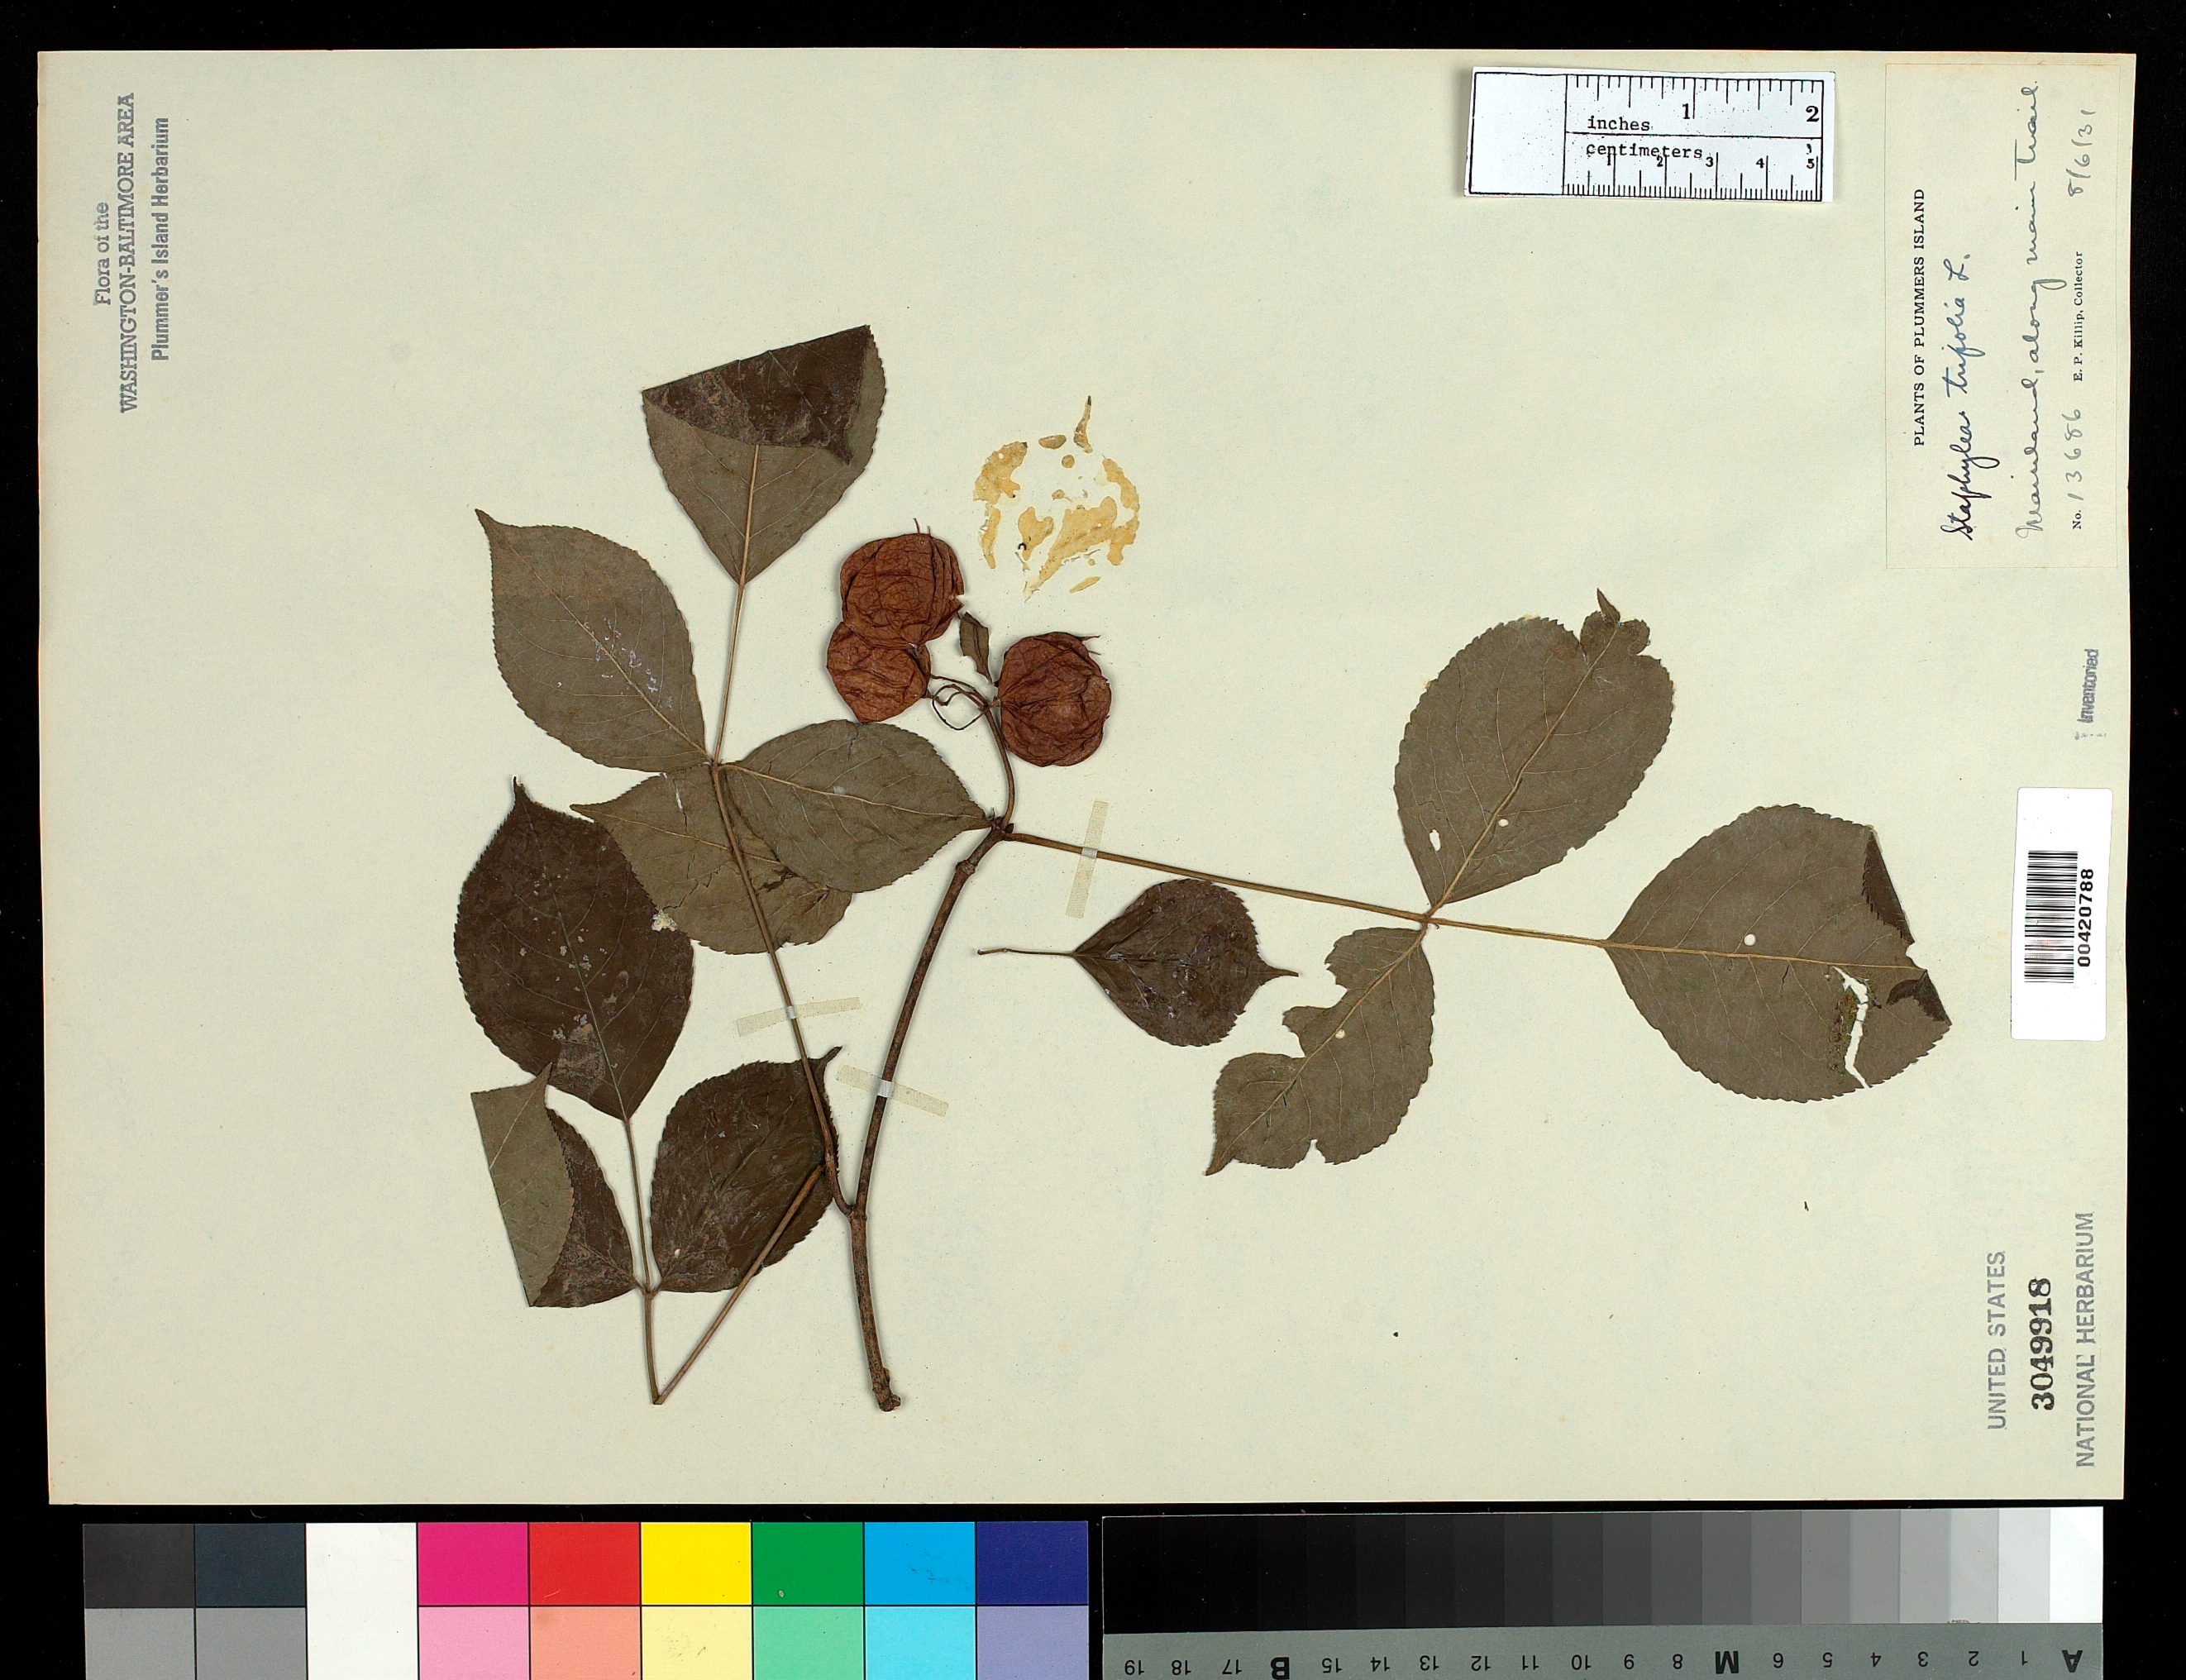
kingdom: Plantae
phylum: Tracheophyta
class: Magnoliopsida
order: Crossosomatales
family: Staphyleaceae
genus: Staphylea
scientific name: Staphylea trifolia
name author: L.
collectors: E. P. Killip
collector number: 13686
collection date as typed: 06 Aug 1931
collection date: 1931-08-06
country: United States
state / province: Maryland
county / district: Montgomery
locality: Plummer's Island; mainland, along main trail C. & O. Canal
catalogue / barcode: US 3049918